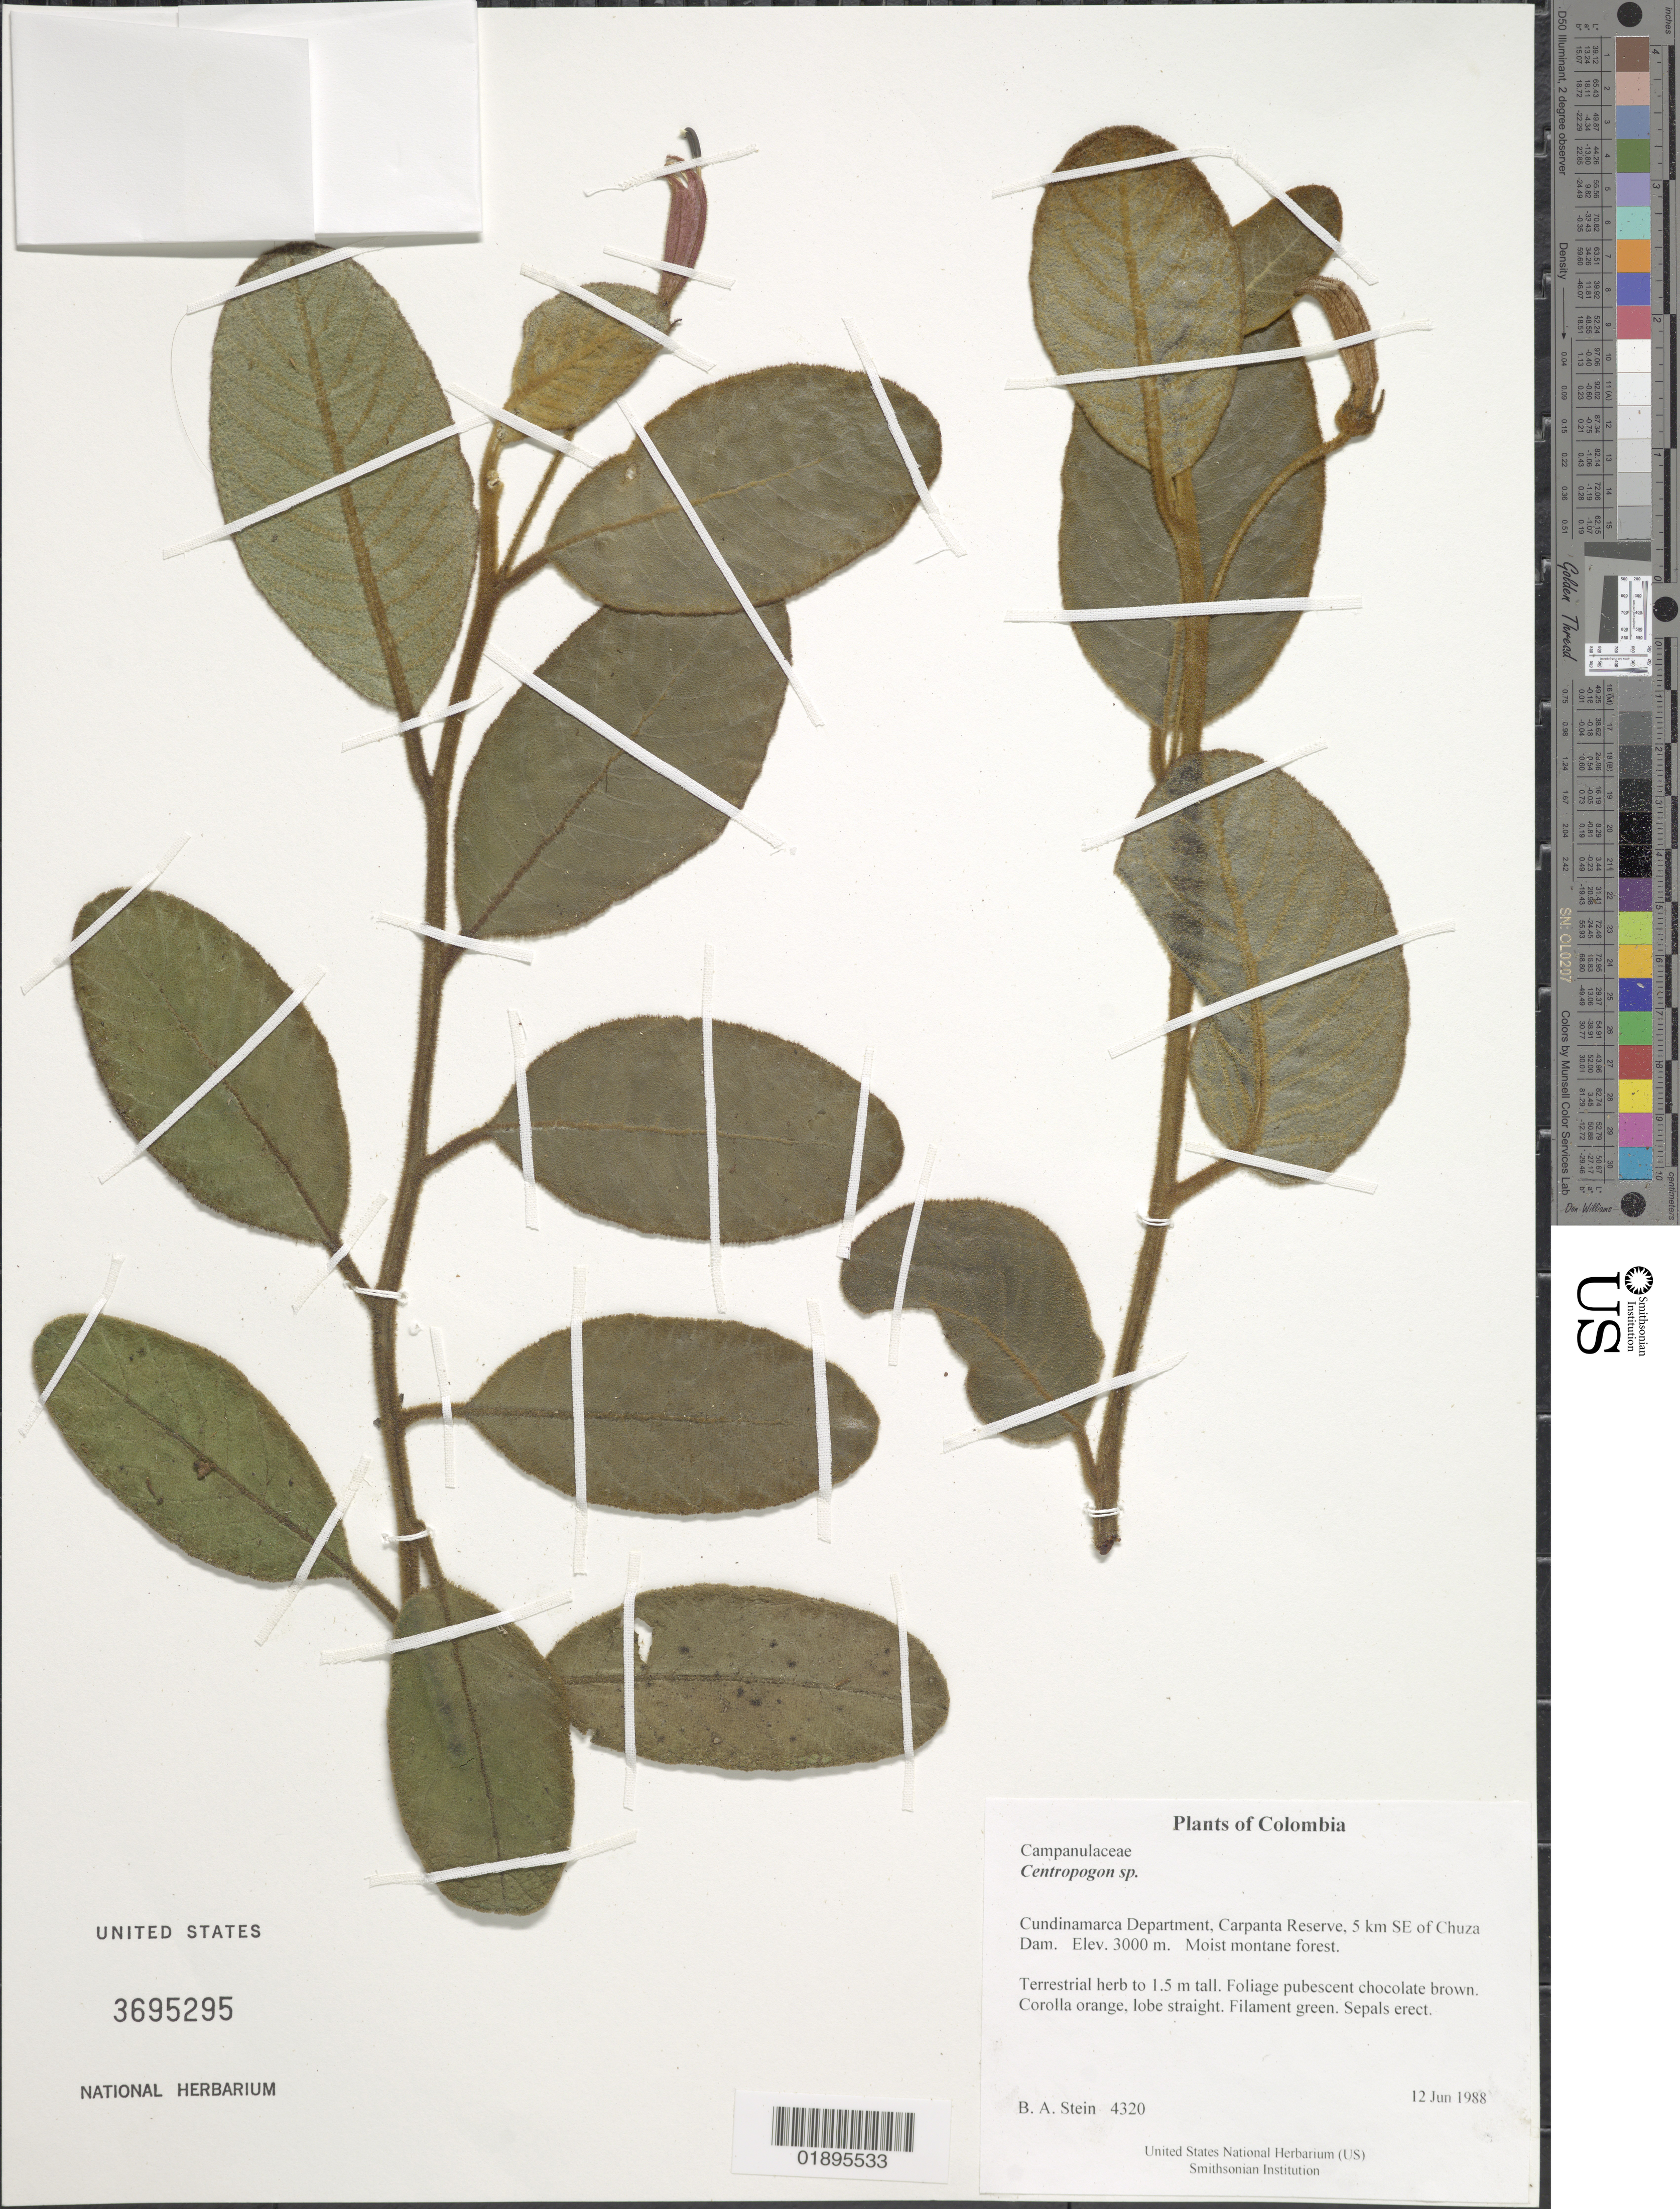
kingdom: Plantae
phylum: Tracheophyta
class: Magnoliopsida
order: Asterales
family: Campanulaceae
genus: Centropogon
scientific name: Centropogon sp.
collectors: B. A. Stein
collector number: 4320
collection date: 1988-06-12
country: Colombia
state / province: Cundinamarca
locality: Carpanta Reserve, 5 km SE of Chuza Dam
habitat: Moist montane forest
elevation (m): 3000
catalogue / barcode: US 3695295